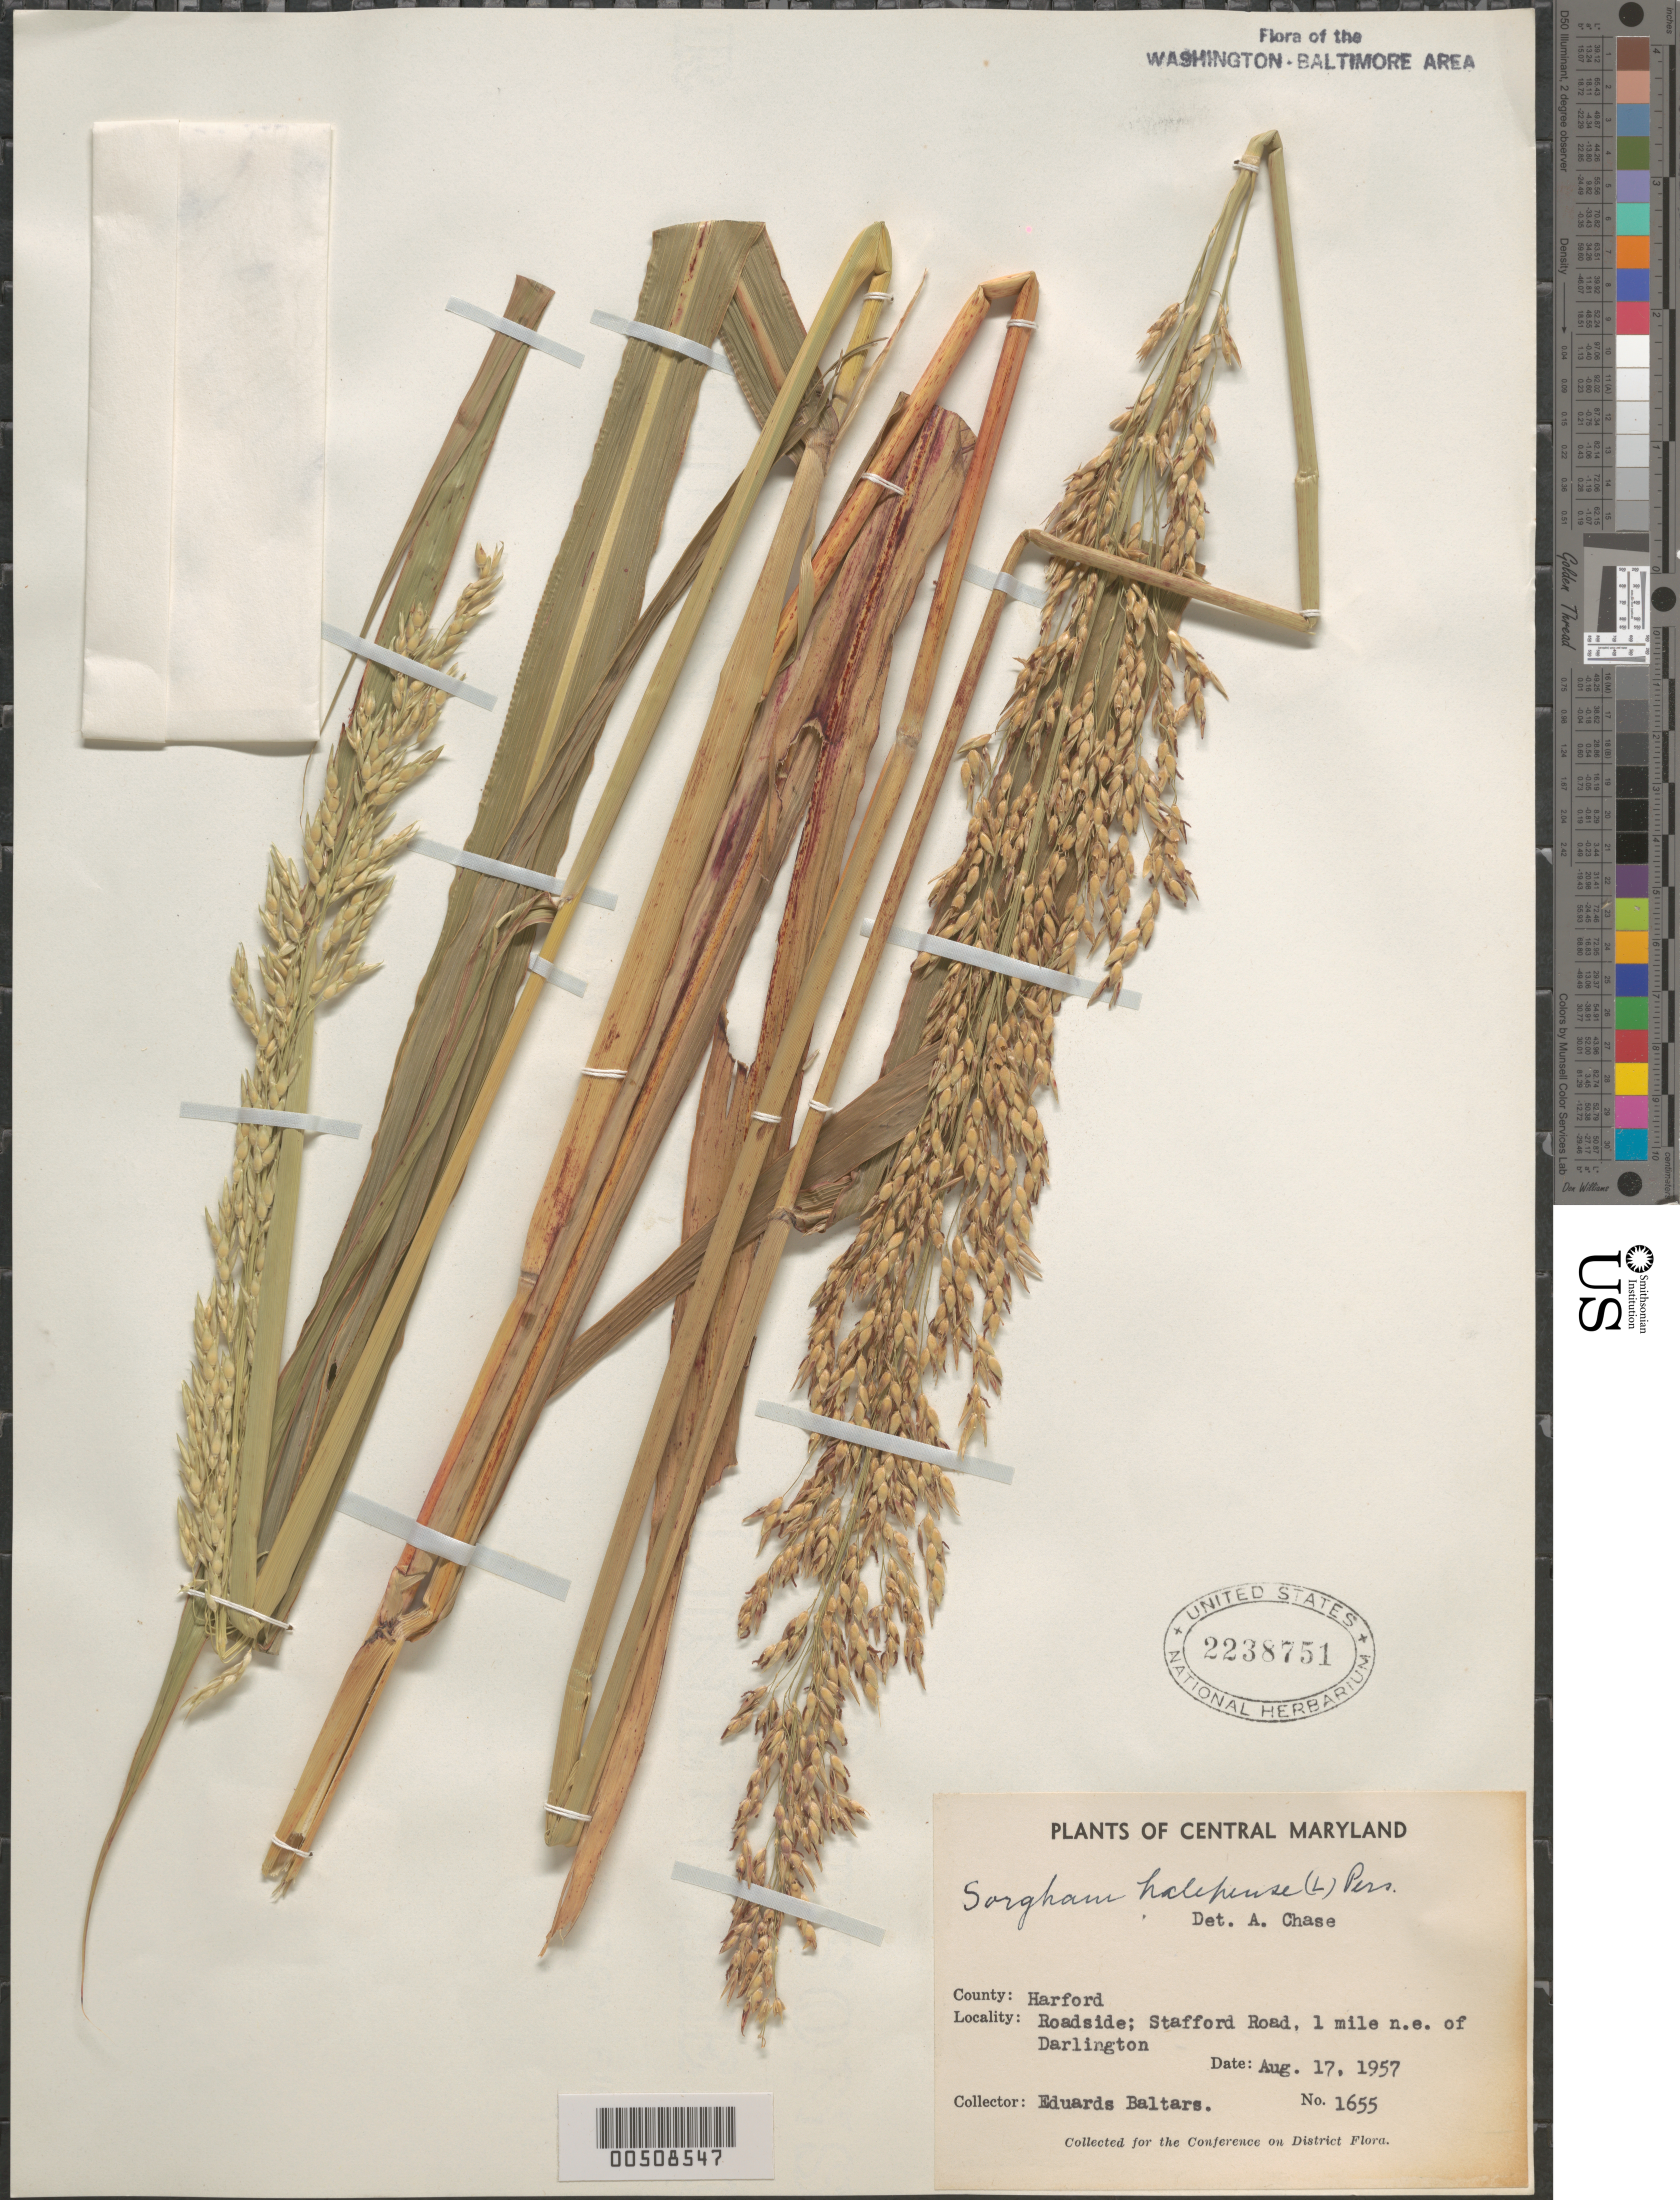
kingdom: Plantae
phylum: Tracheophyta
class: Liliopsida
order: Poales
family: Poaceae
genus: Sorghum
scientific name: Sorghum halepense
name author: (L.) Pers.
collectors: E. Baltars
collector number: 1655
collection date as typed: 17 Aug 1957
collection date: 1957-08-17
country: United States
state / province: Maryland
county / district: Harford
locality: NE of Darlington, Stafford road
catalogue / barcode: US 2238751